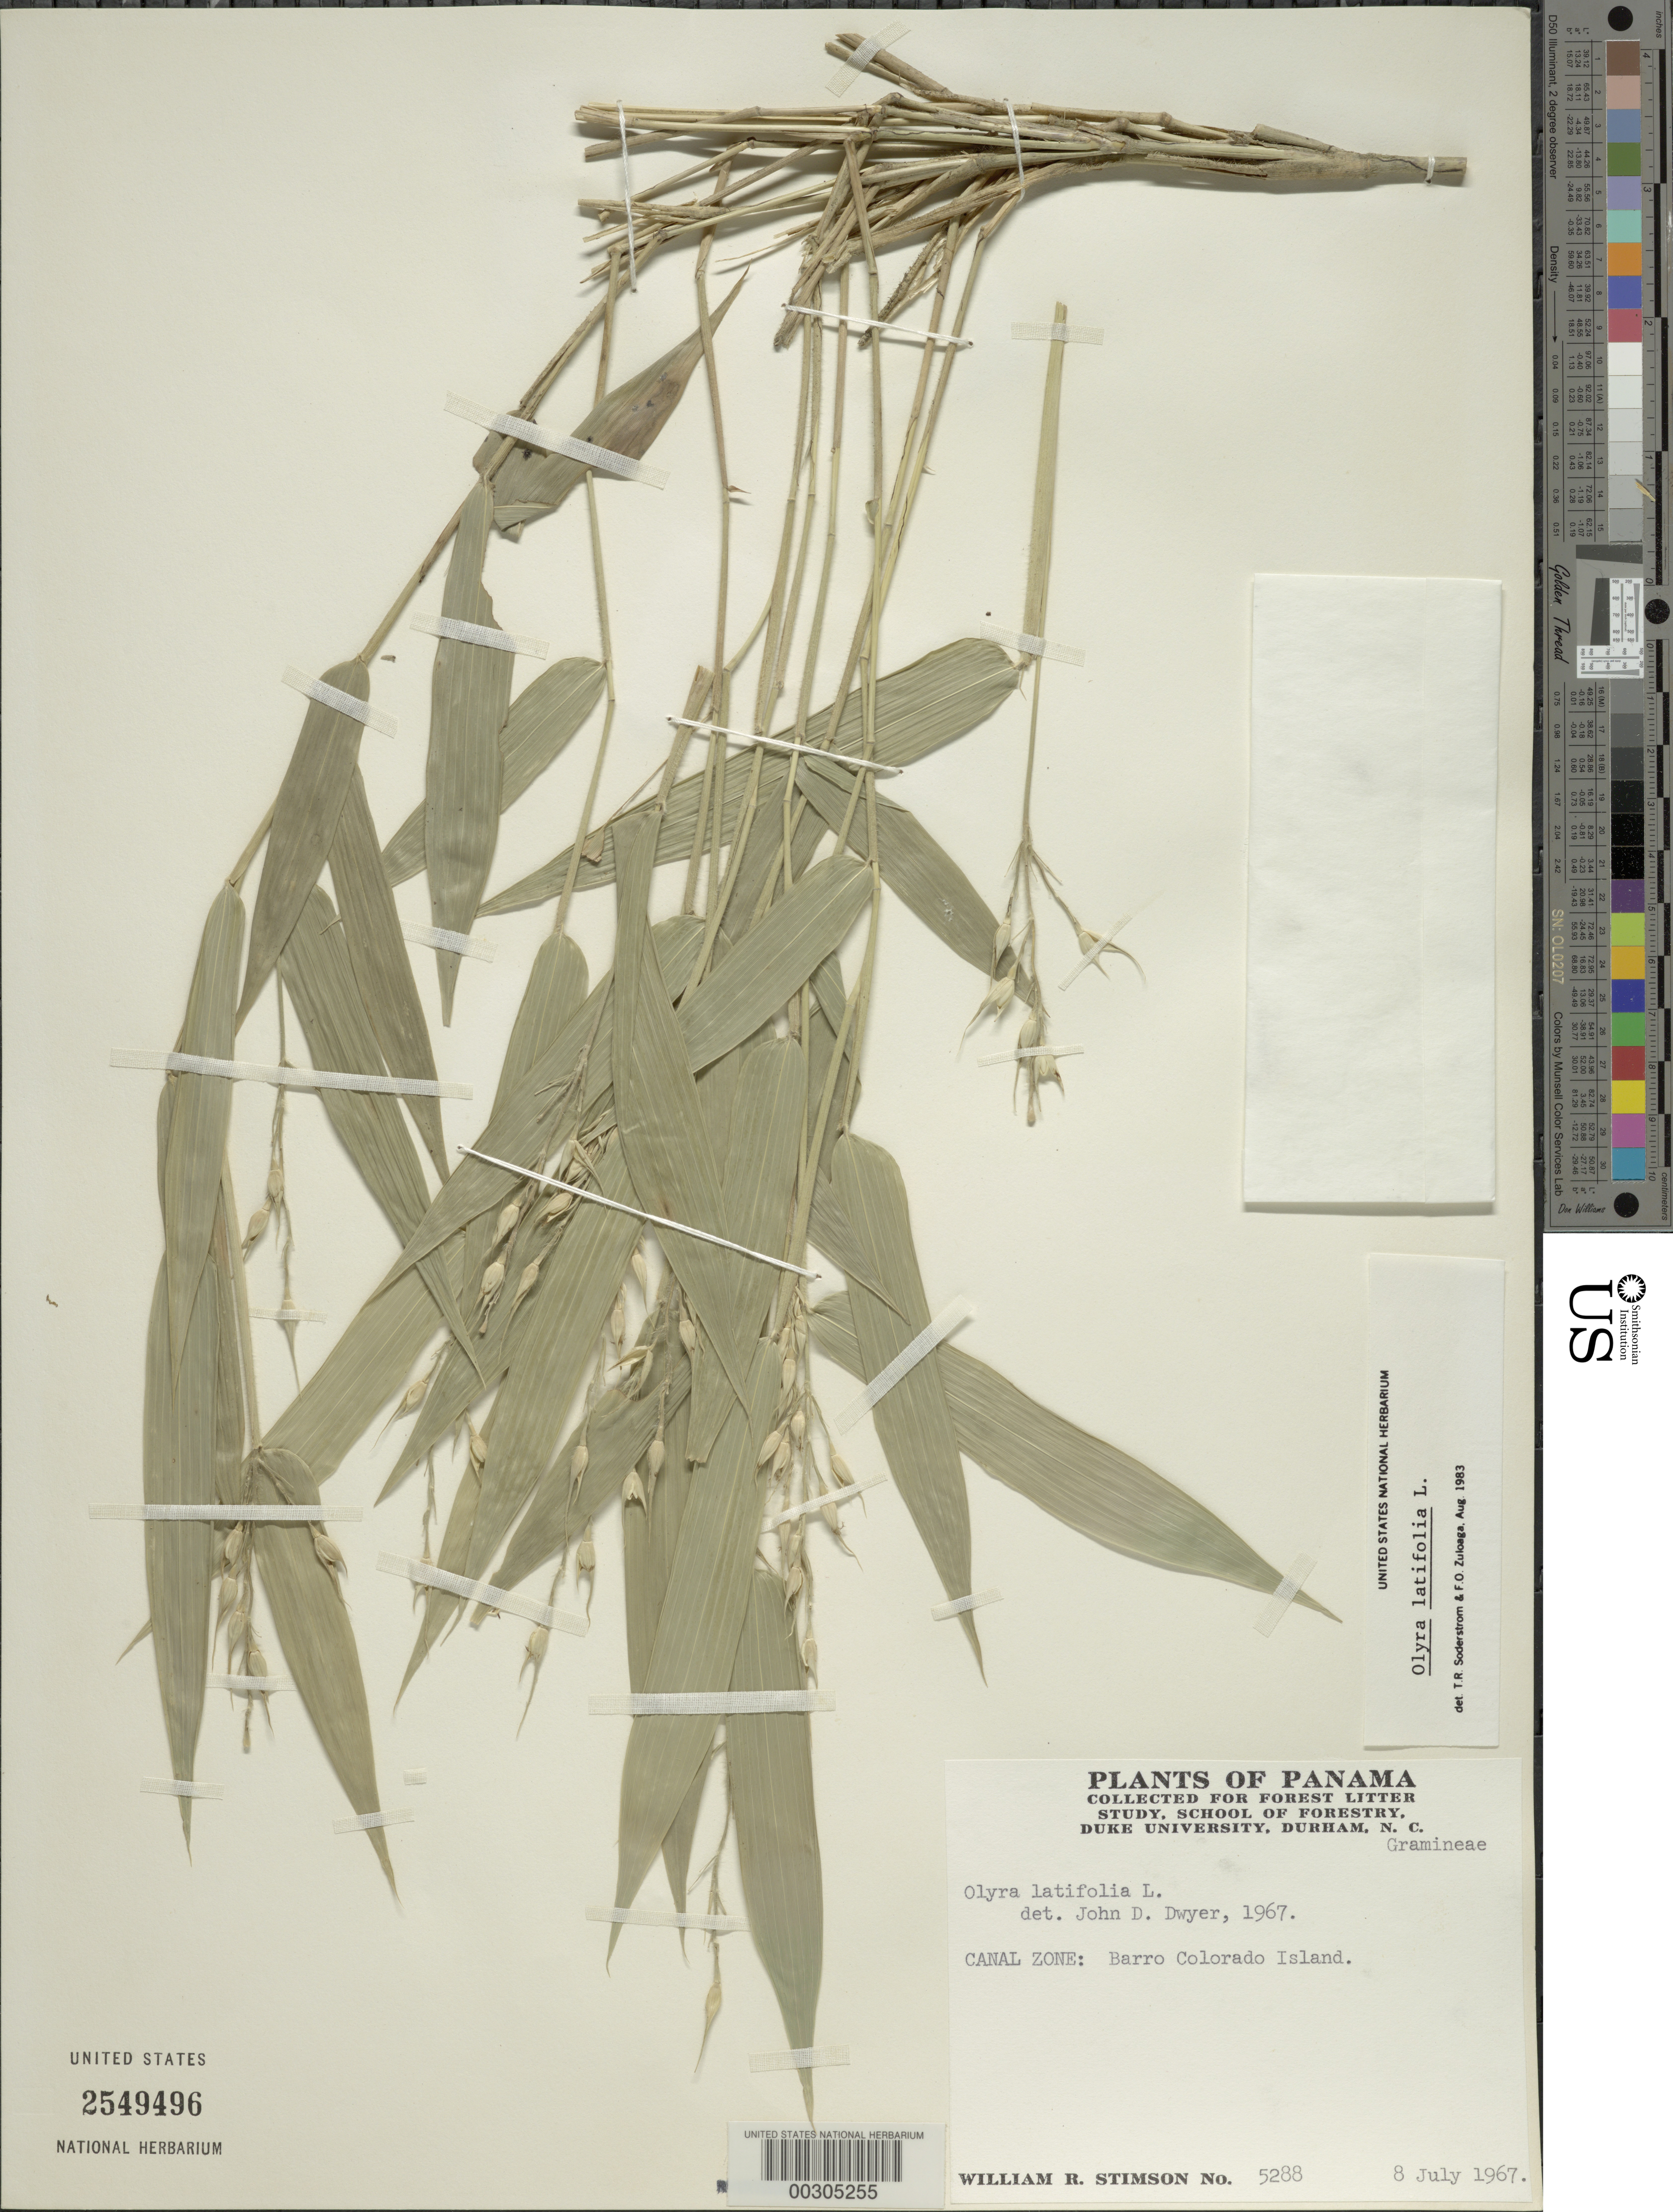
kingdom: Plantae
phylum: Tracheophyta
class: Liliopsida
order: Poales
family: Poaceae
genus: Olyra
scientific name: Olyra latifolia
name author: L.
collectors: W. R. Stimson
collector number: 5288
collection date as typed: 08 Jul 1967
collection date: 1967-07-08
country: Panama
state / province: Panamá Oeste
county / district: Canal Zone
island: Barro Colorado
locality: Gatun Lake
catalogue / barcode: US 2549496